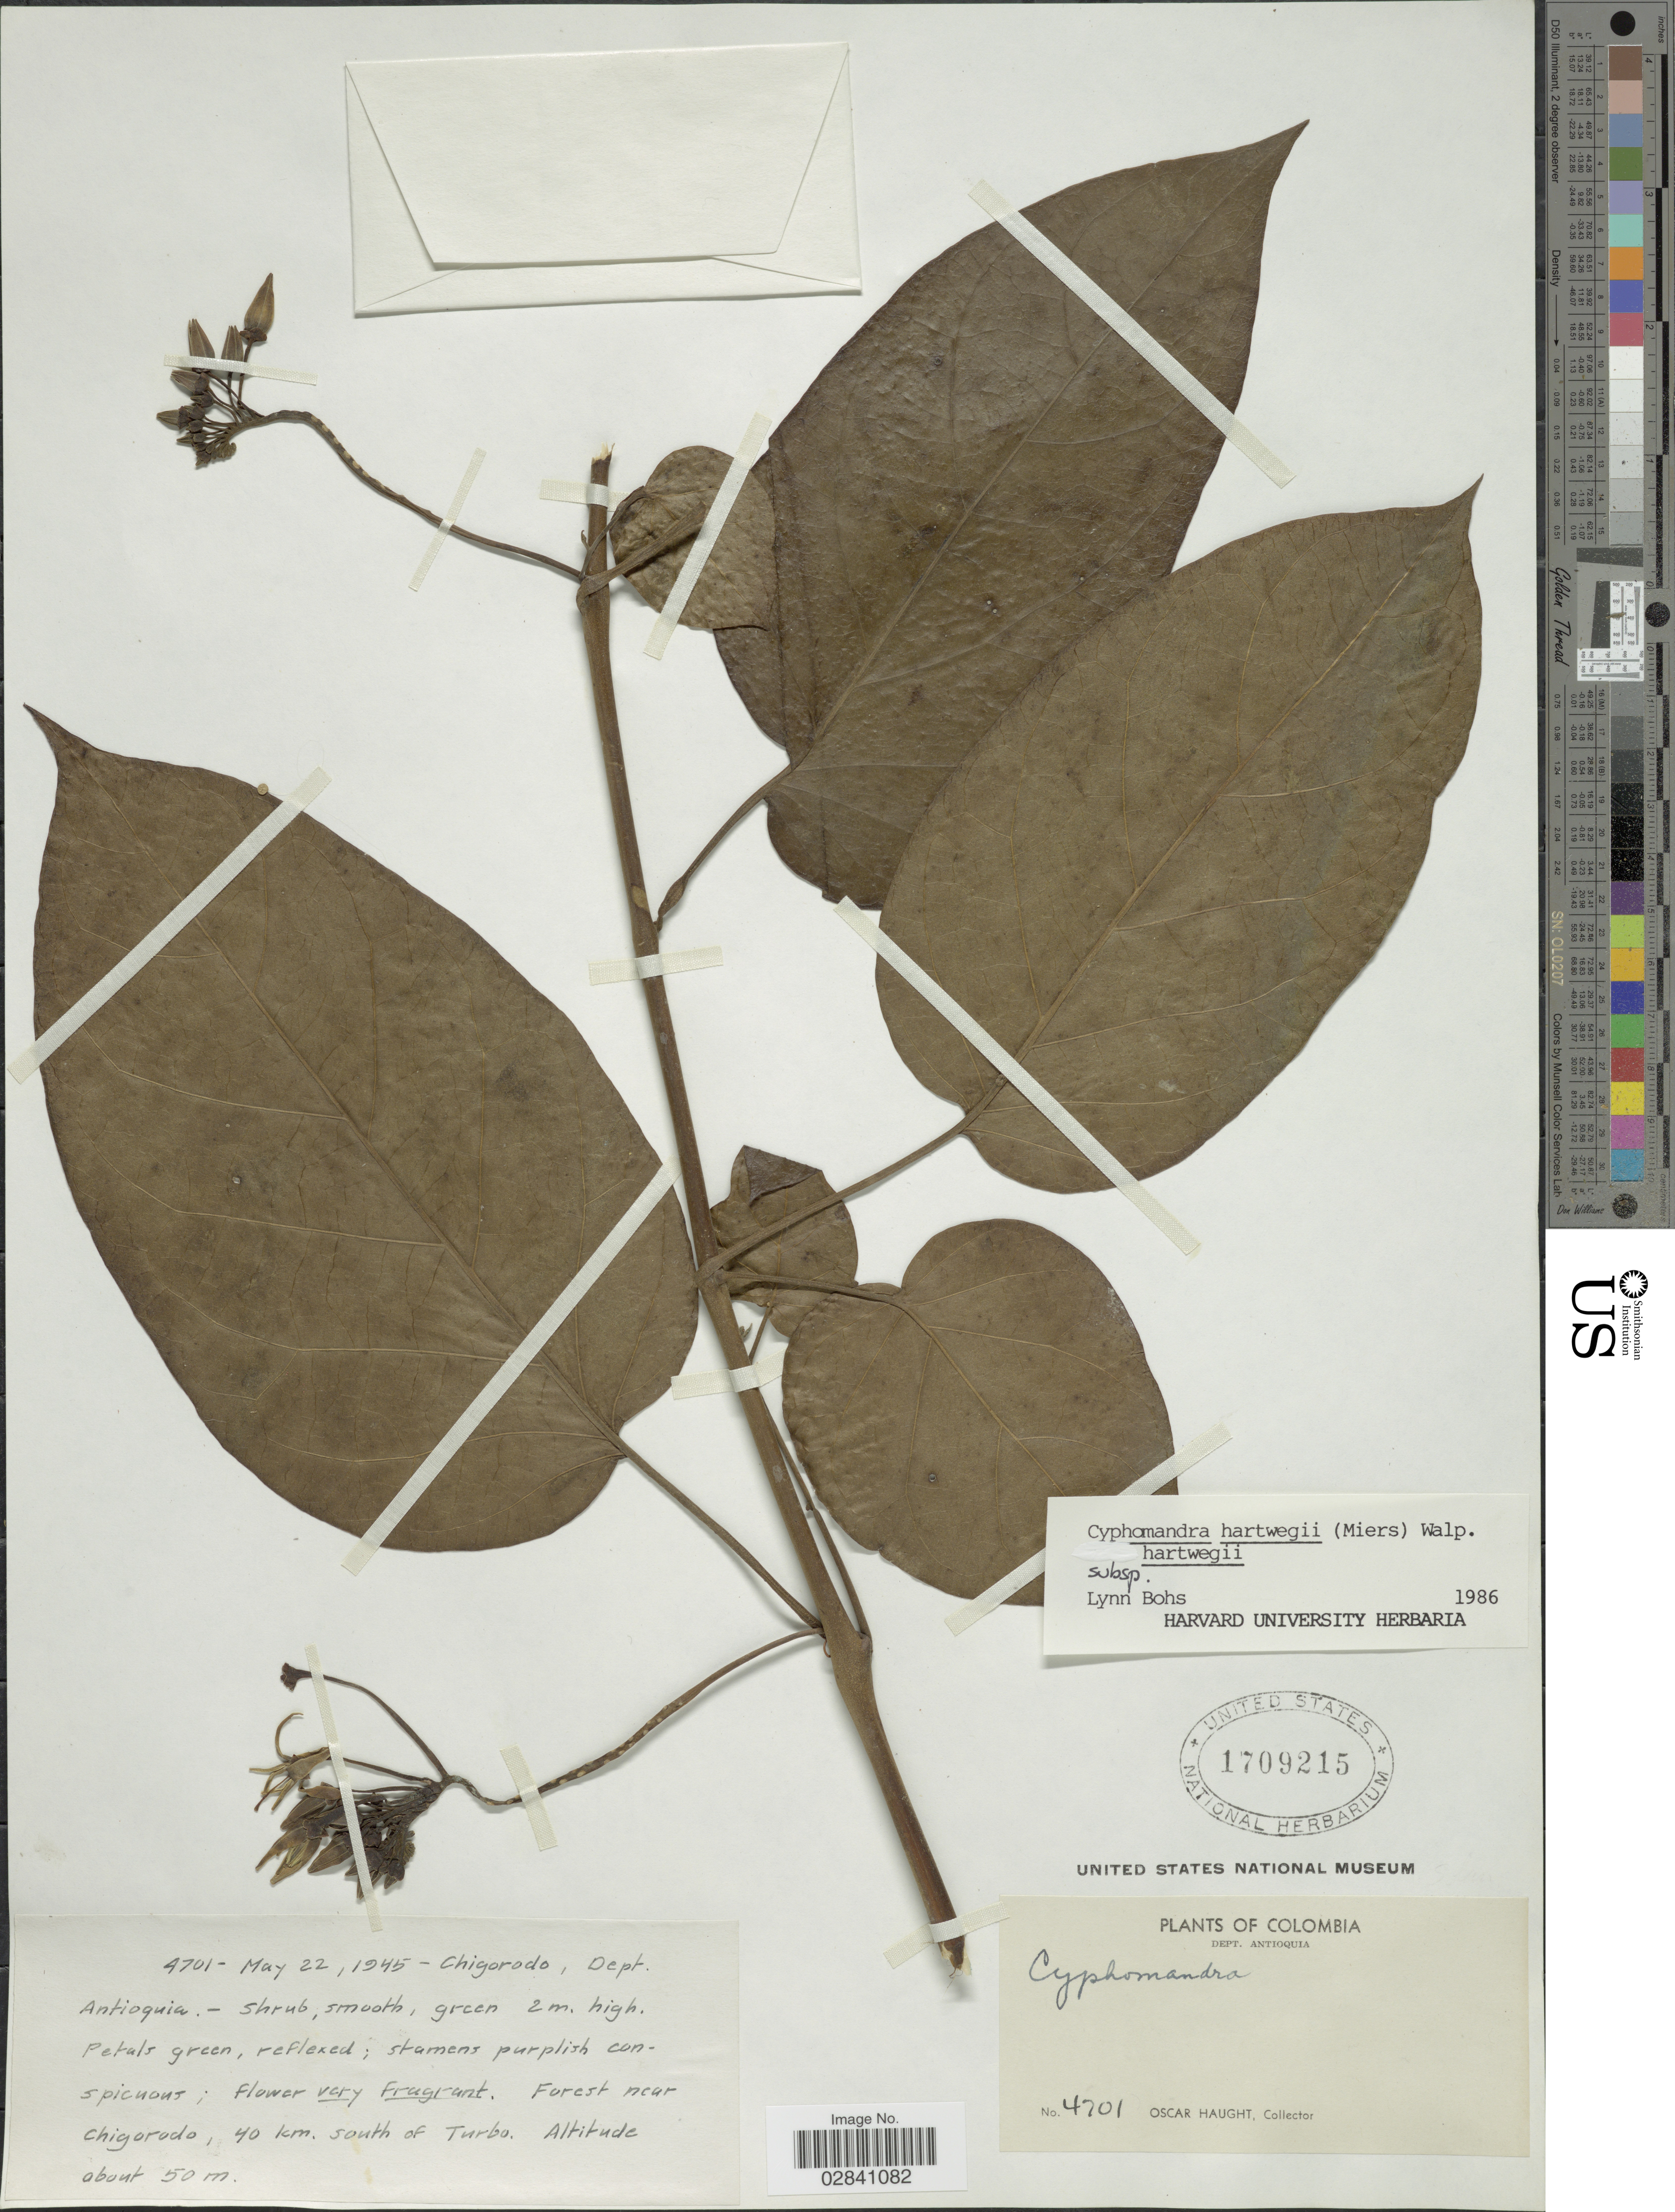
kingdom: Plantae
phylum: Tracheophyta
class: Magnoliopsida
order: Solanales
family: Solanaceae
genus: Cyphomandra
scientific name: Cyphomandra hartwegii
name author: (Miers) Sendtn. ex Walp.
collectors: O. Haught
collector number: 4701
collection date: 1945-05-22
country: Colombia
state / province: Antioquia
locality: Chigorodo, Dept. Antioquia. Forest near Chigorodo, 40 km. south of Turbo.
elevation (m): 50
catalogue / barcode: US 1709215